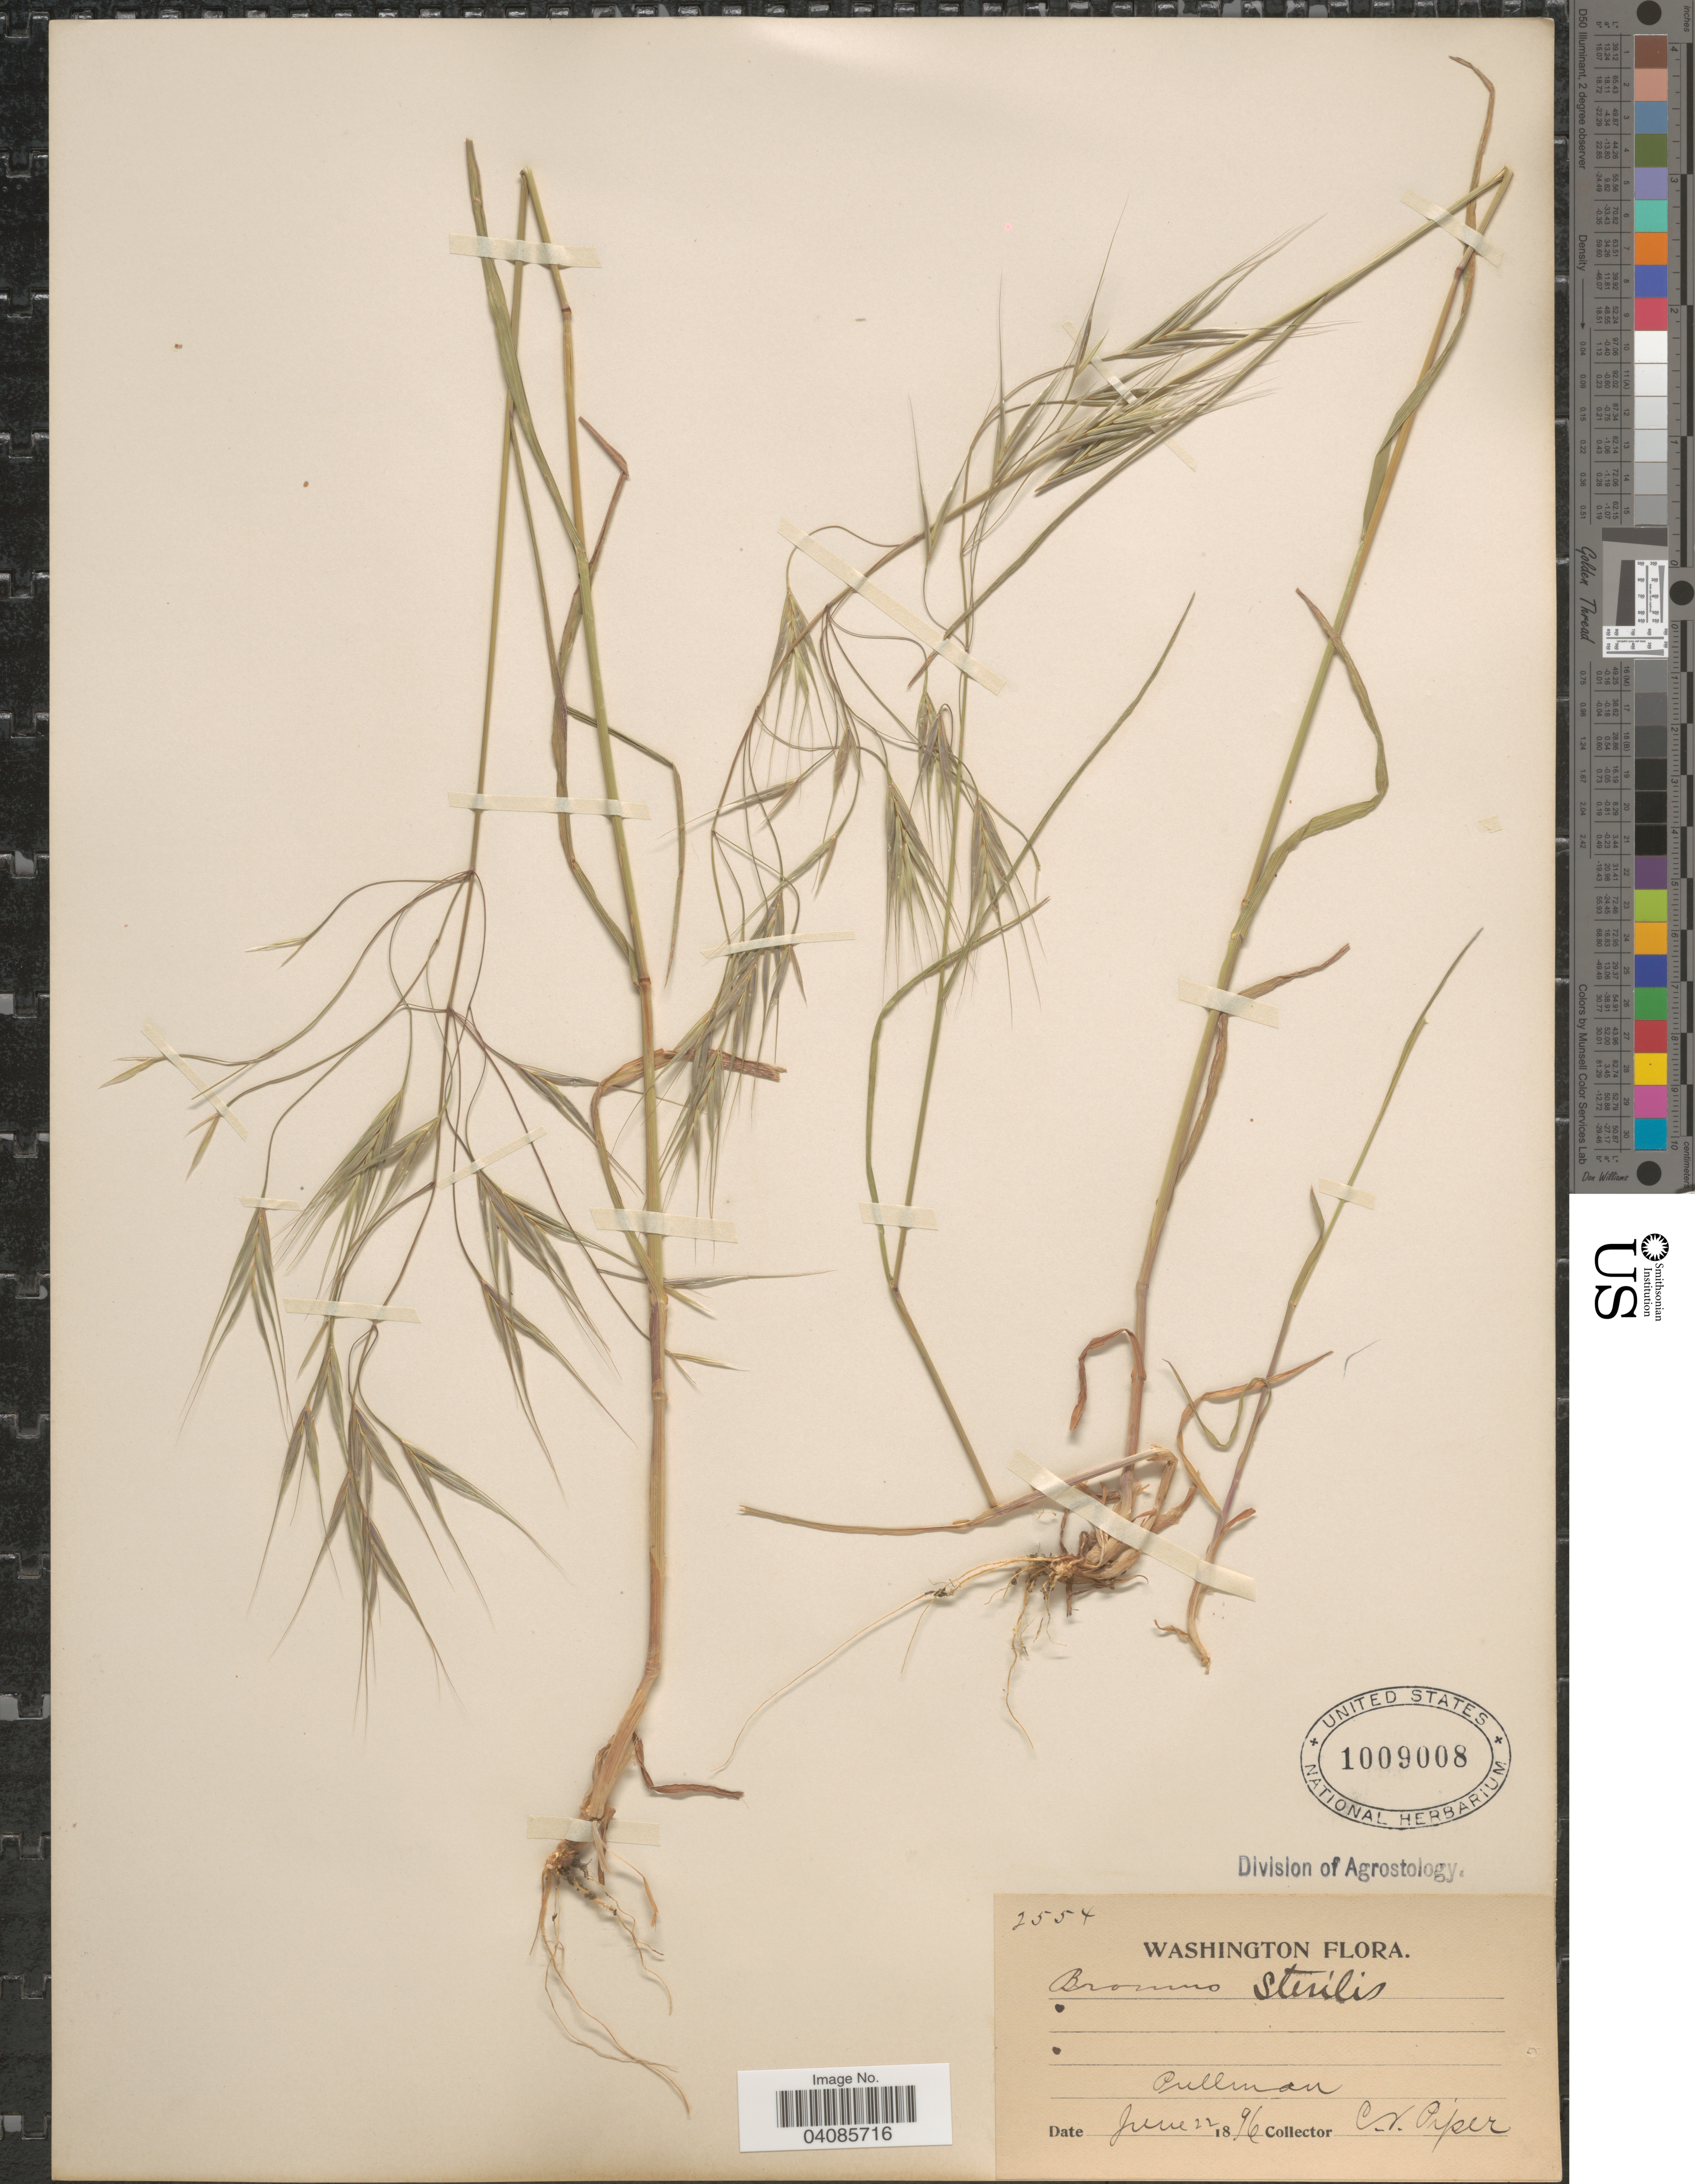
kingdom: Plantae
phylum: Tracheophyta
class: Liliopsida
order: Poales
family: Poaceae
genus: Bromus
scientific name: Bromus sterilis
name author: L.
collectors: C. V. Piper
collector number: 2554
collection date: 1896-06-22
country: United States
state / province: Washington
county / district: Whitman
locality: Pullman.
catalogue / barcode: US 1009008